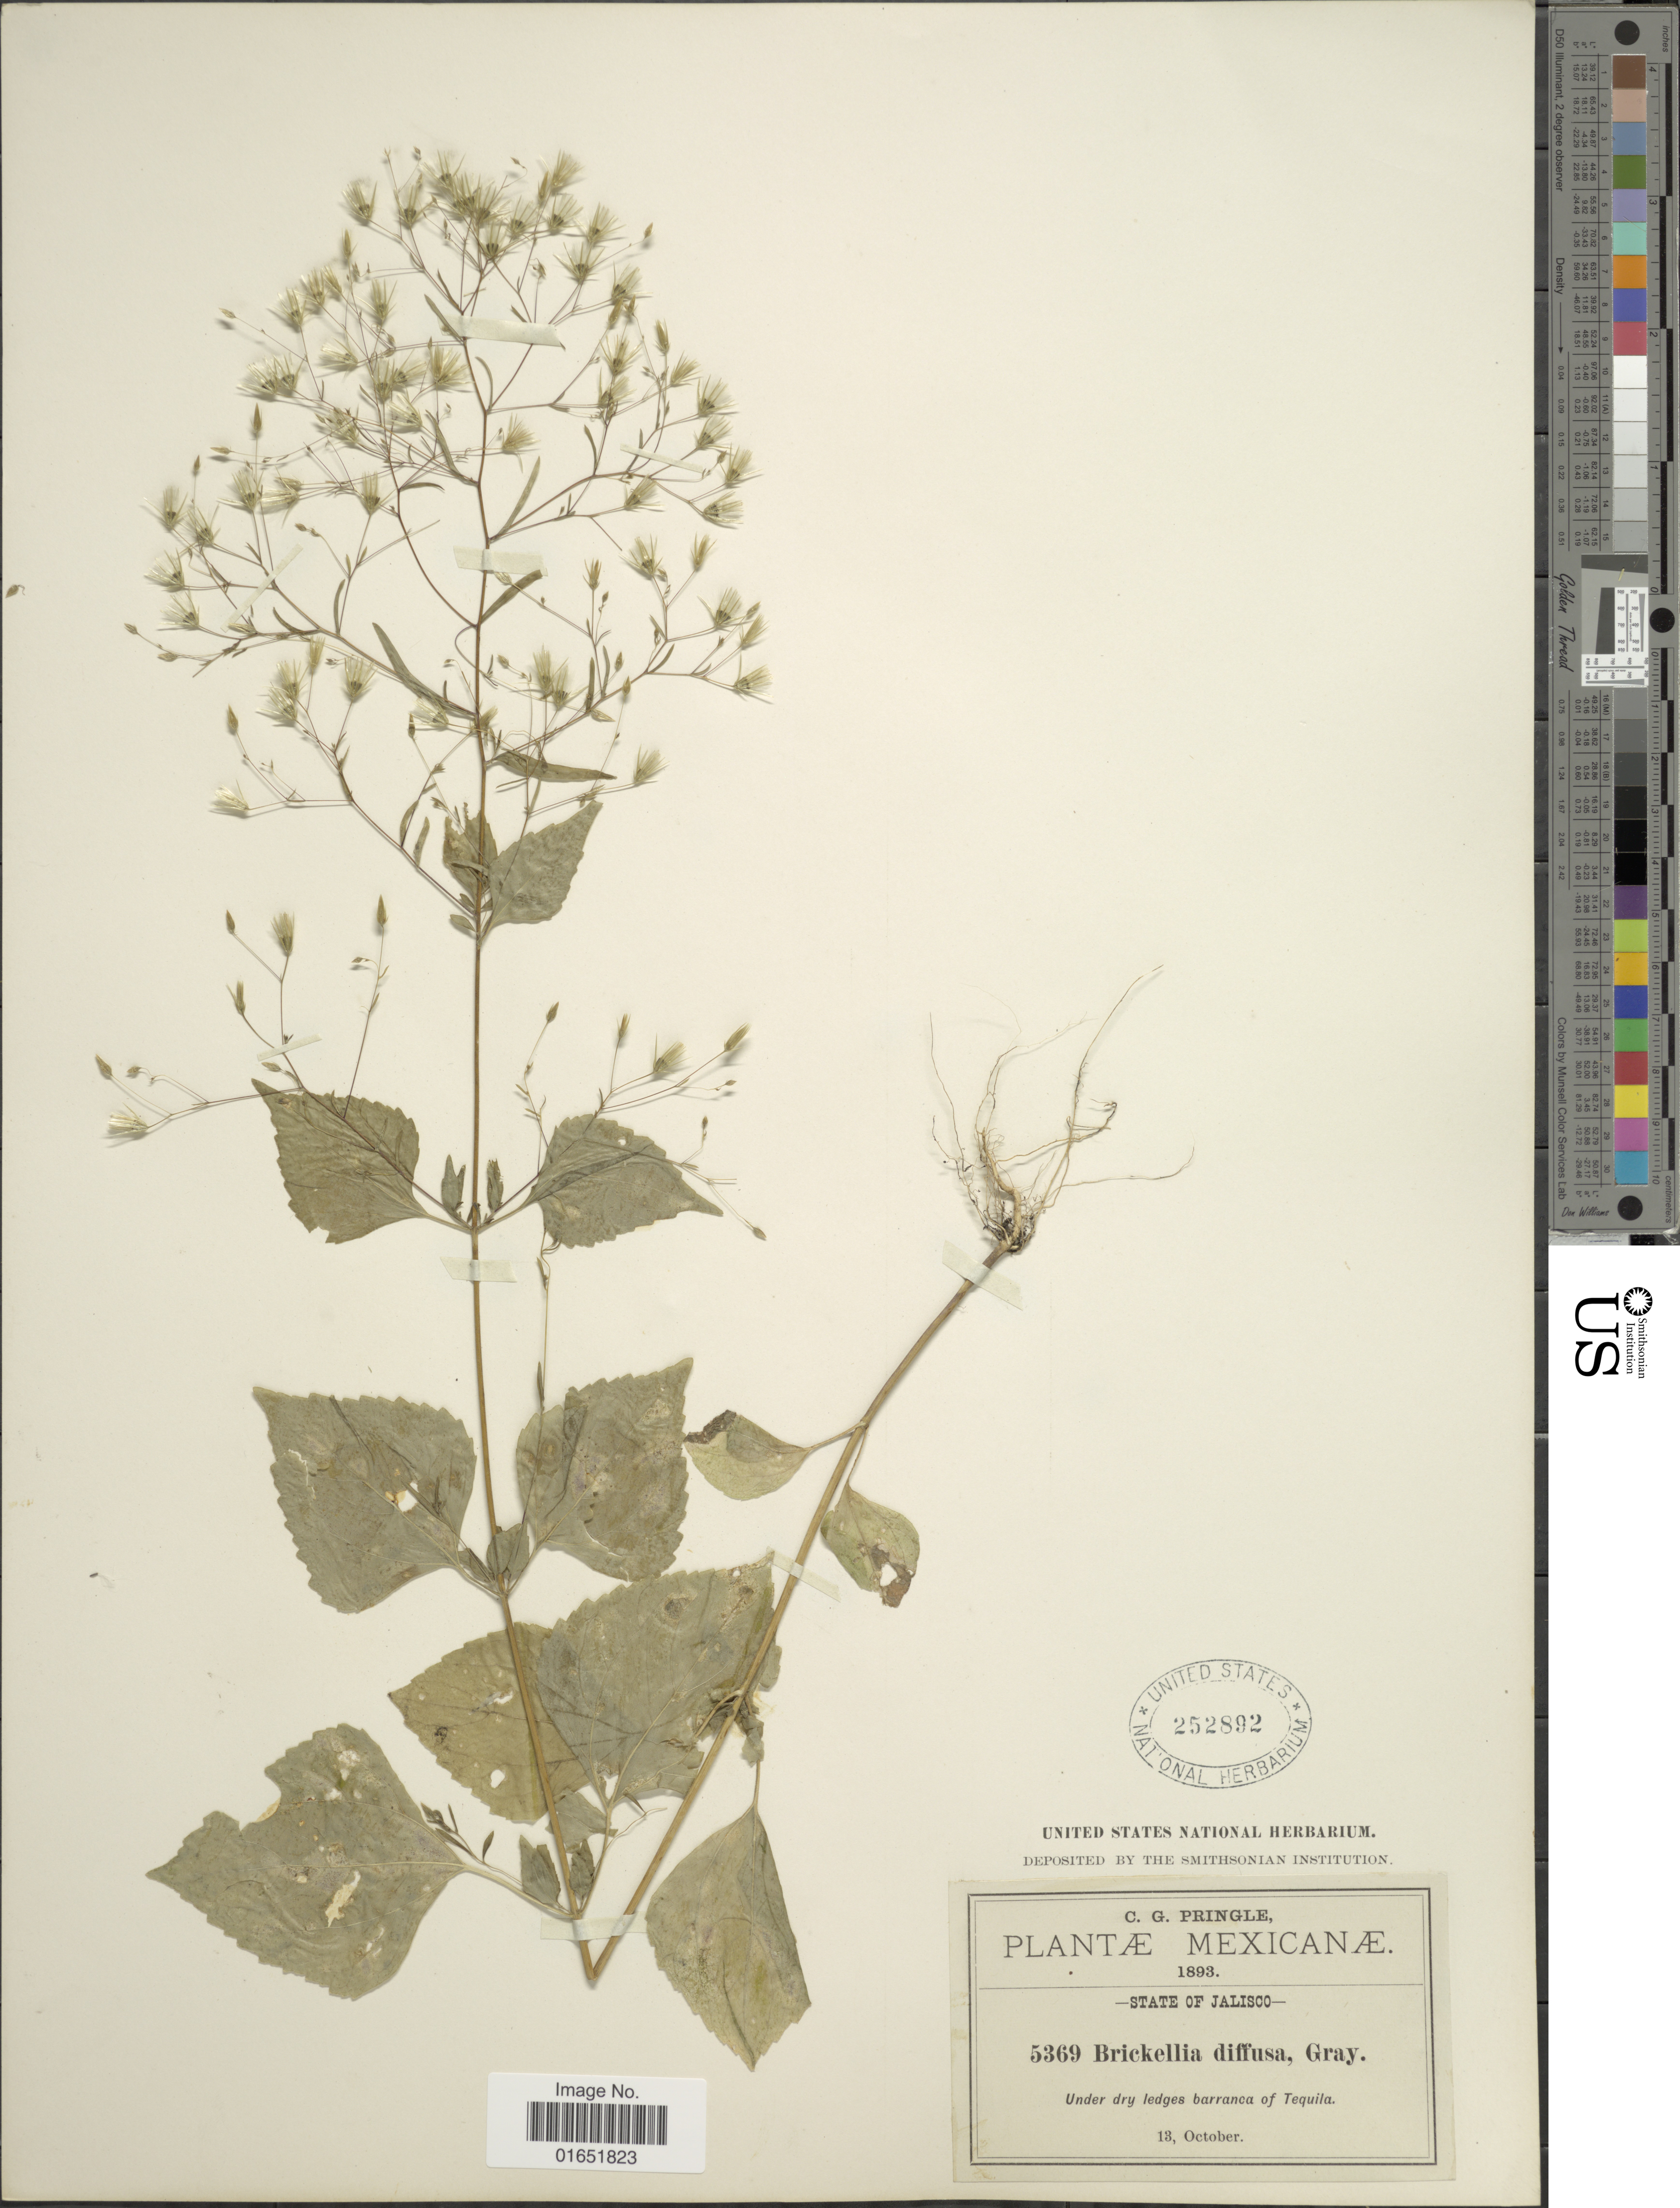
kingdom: Plantae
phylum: Tracheophyta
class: Magnoliopsida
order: Asterales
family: Asteraceae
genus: Brickellia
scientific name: Brickellia diffusa M.E. Jones, nom illeg.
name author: M.E. Jones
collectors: C. G. Pringle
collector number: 5369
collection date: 1893-10-13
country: Mexico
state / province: Jalisco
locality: Under dry ledges barranca of Tequila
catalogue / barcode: US 252892